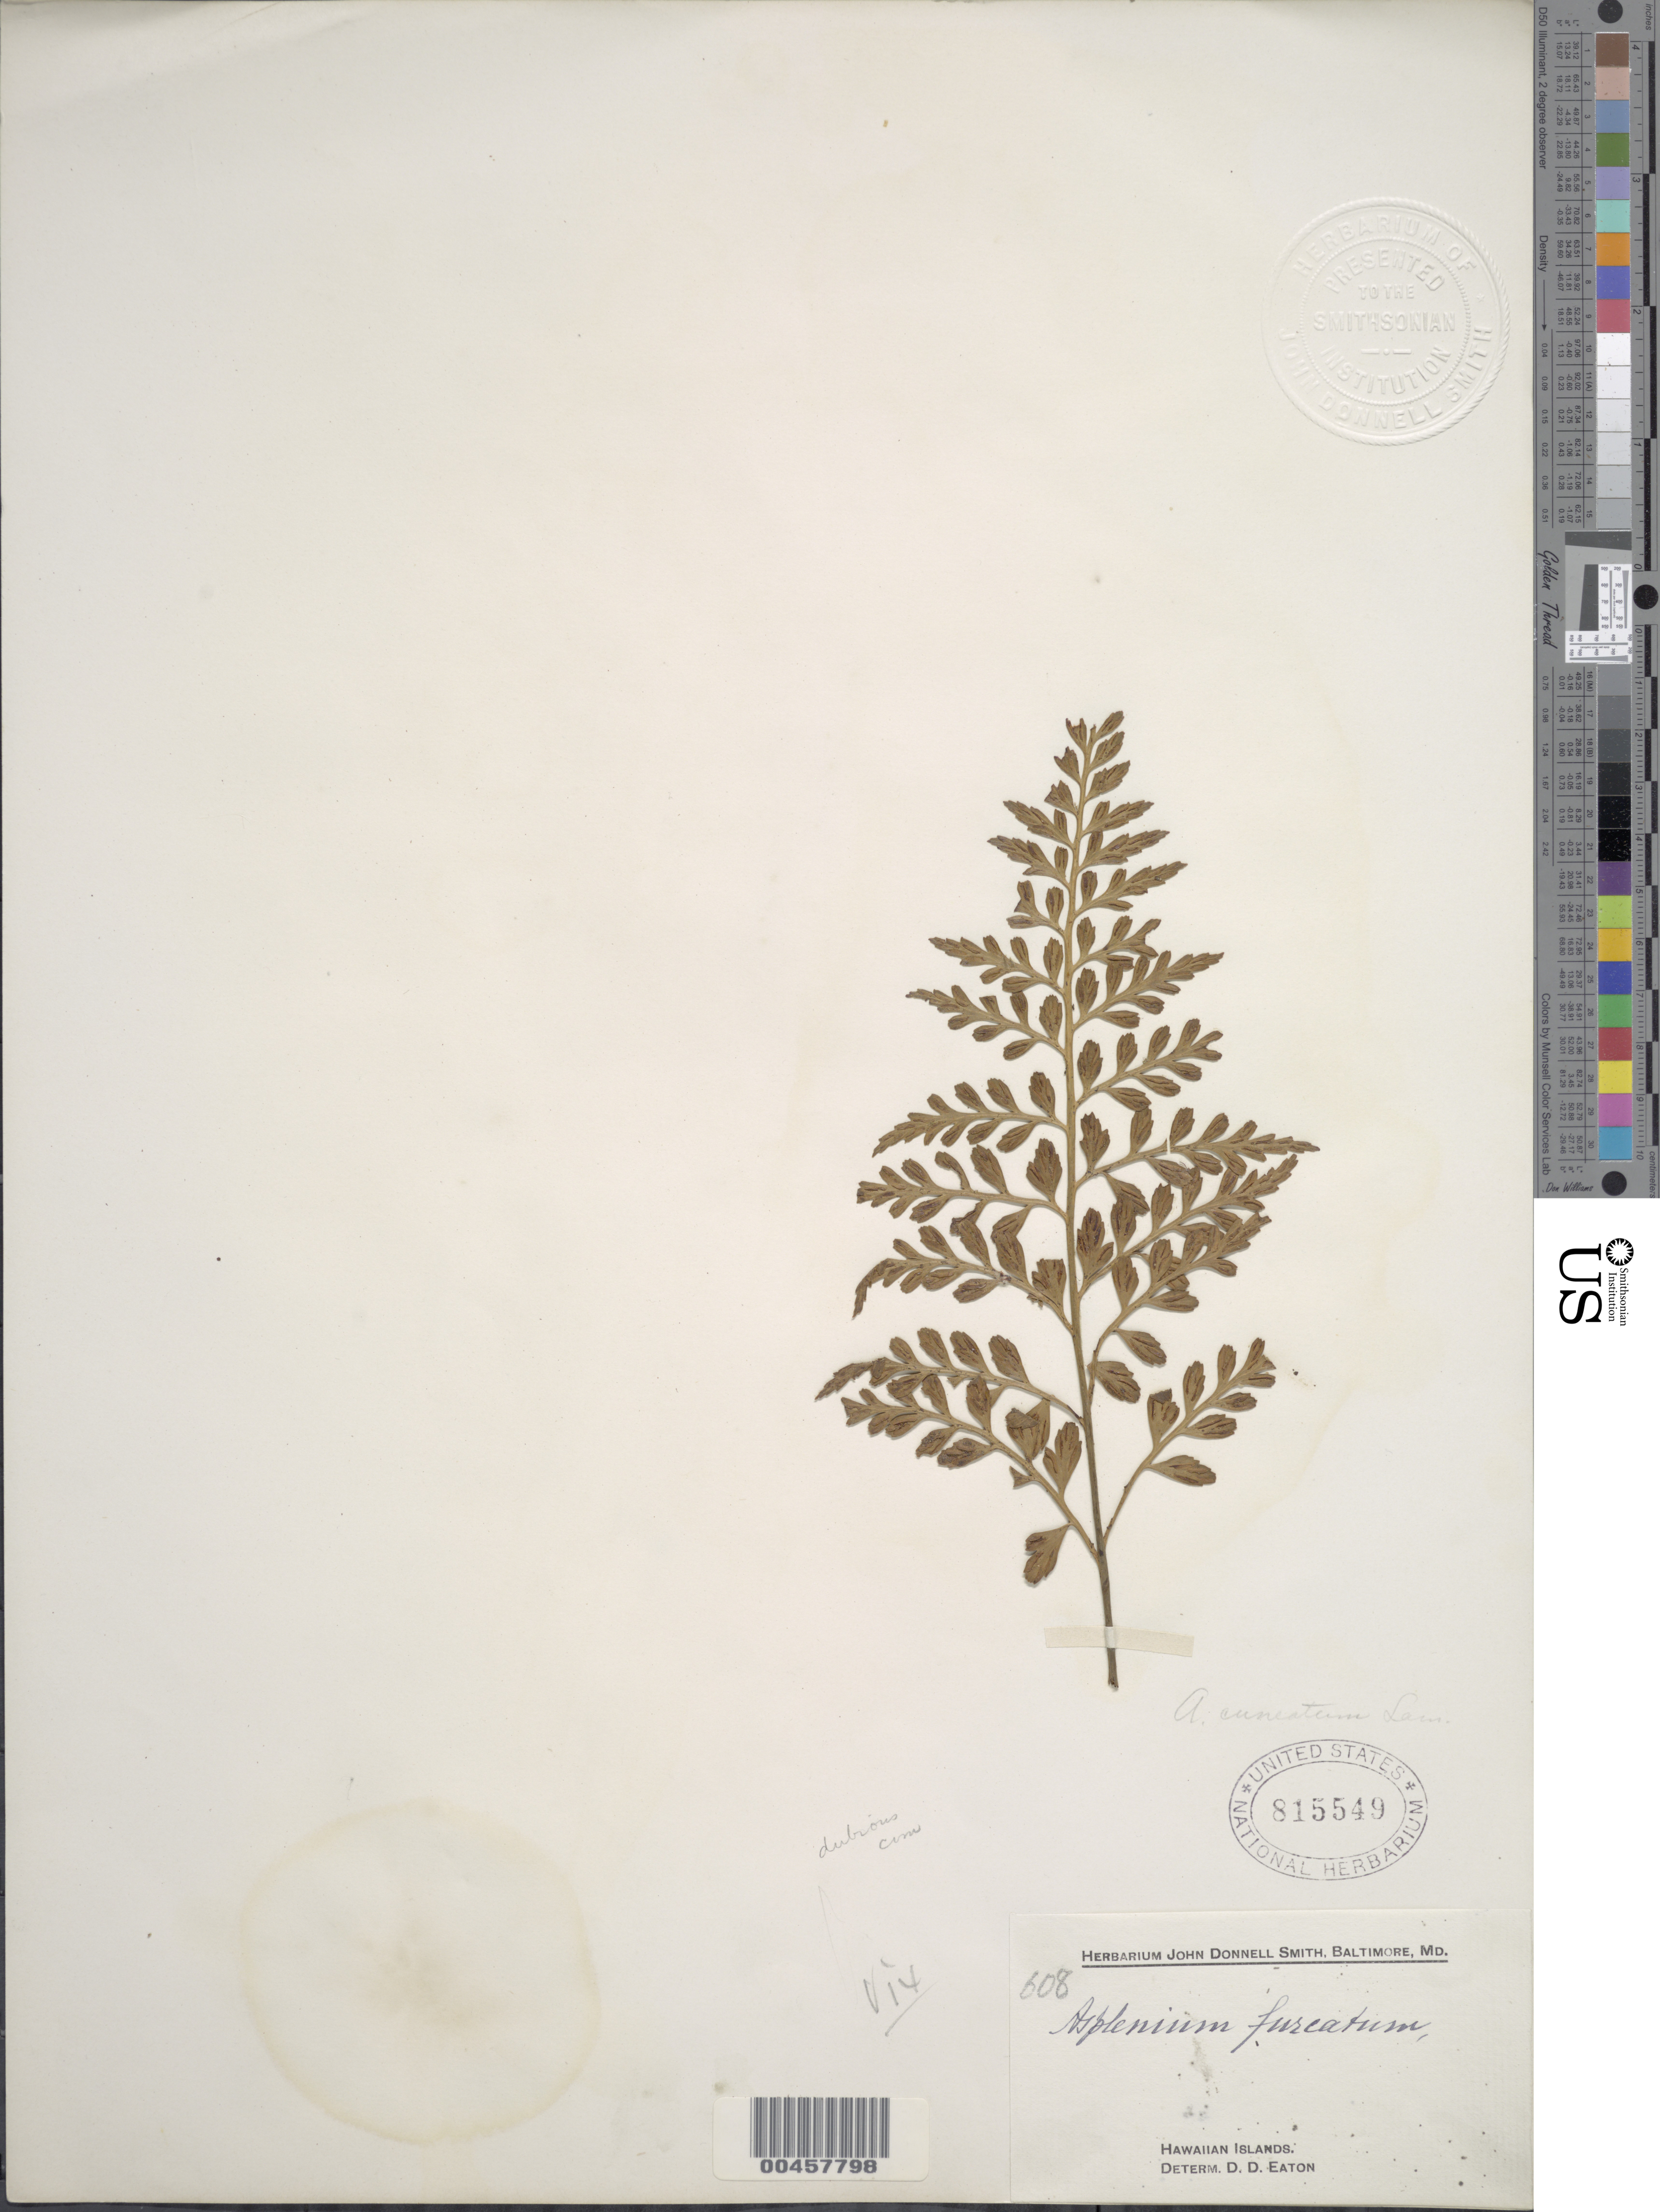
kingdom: Plantae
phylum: Tracheophyta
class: Polypodiopsida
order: Polypodiales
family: Aspleniaceae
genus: Asplenium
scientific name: Asplenium acuminatum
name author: Hook. & Arn.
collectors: J. Donnell Smith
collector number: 608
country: United States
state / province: Hawaii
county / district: Hawaii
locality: Hawaiian Islands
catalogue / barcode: US 815549